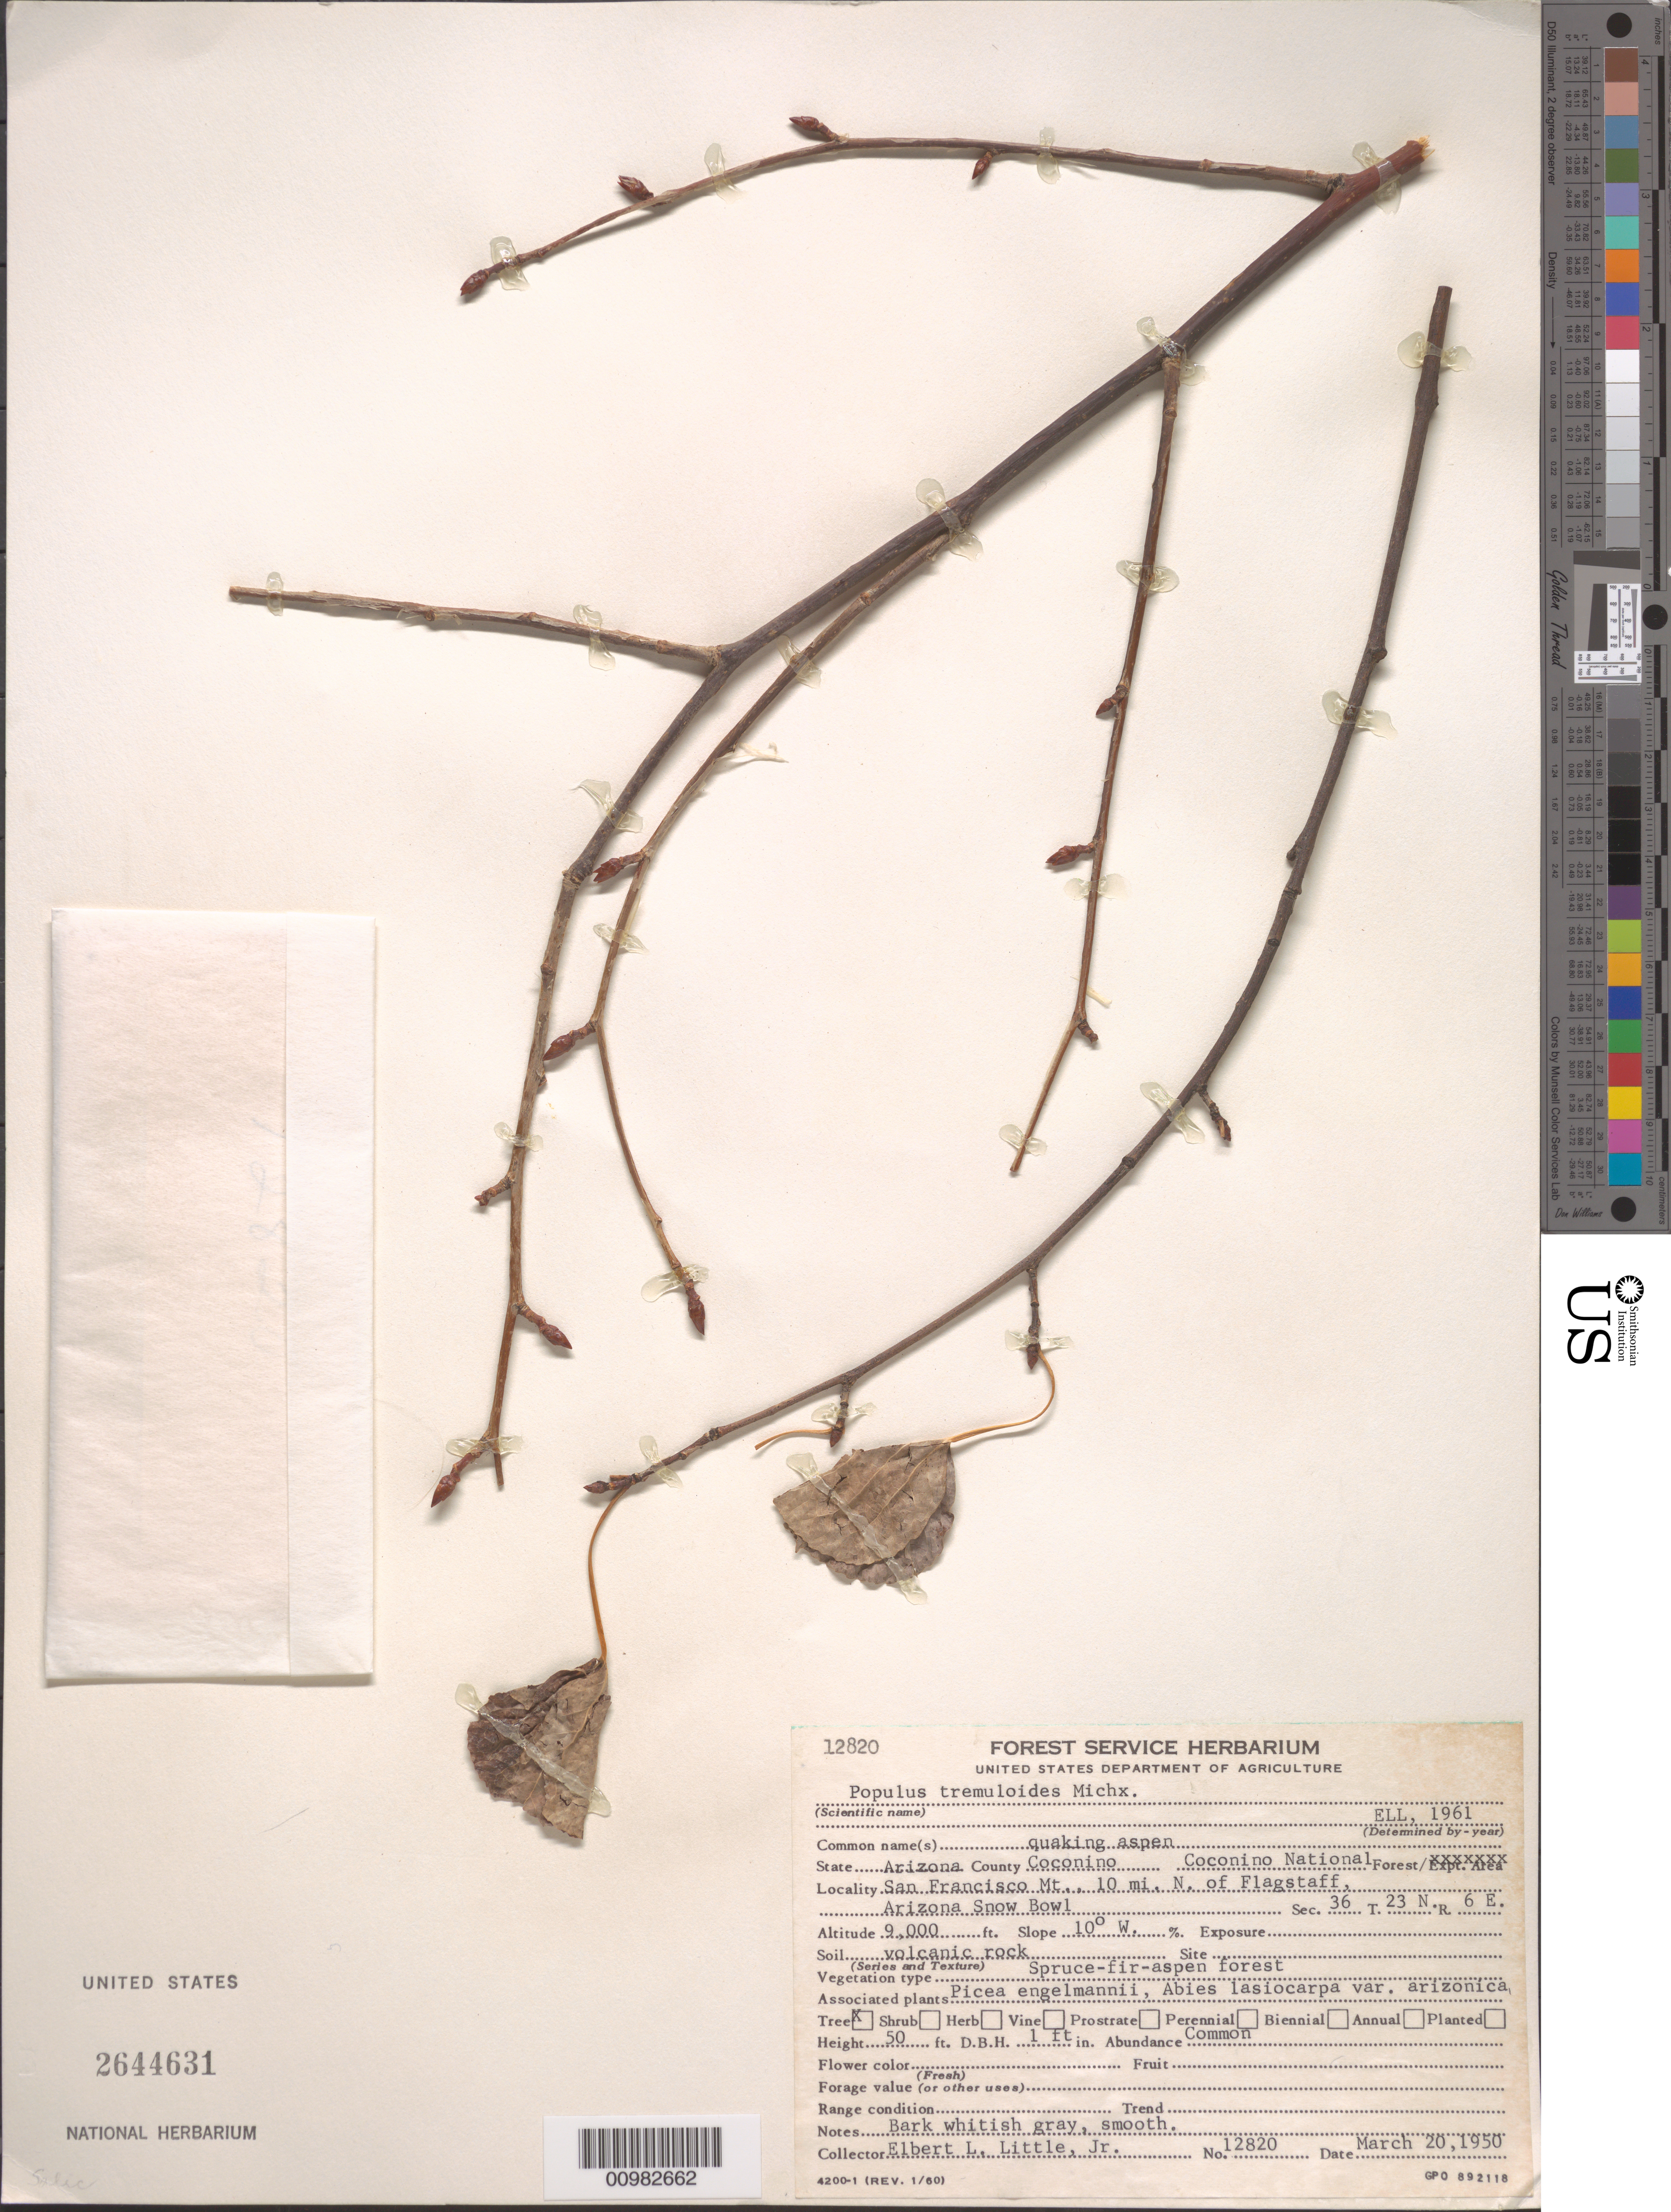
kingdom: Plantae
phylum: Tracheophyta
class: Magnoliopsida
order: Malpighiales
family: Salicaceae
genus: Populus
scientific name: Populus tremuloides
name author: Michx.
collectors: E. L. Little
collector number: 12820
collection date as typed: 20 Mar 1950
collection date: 1950-03-20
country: United States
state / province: Arizona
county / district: Coconino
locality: Coconino National Forest. San Francisco Mountains, 10 miles north of Flagstaff.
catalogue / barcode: US 2644631